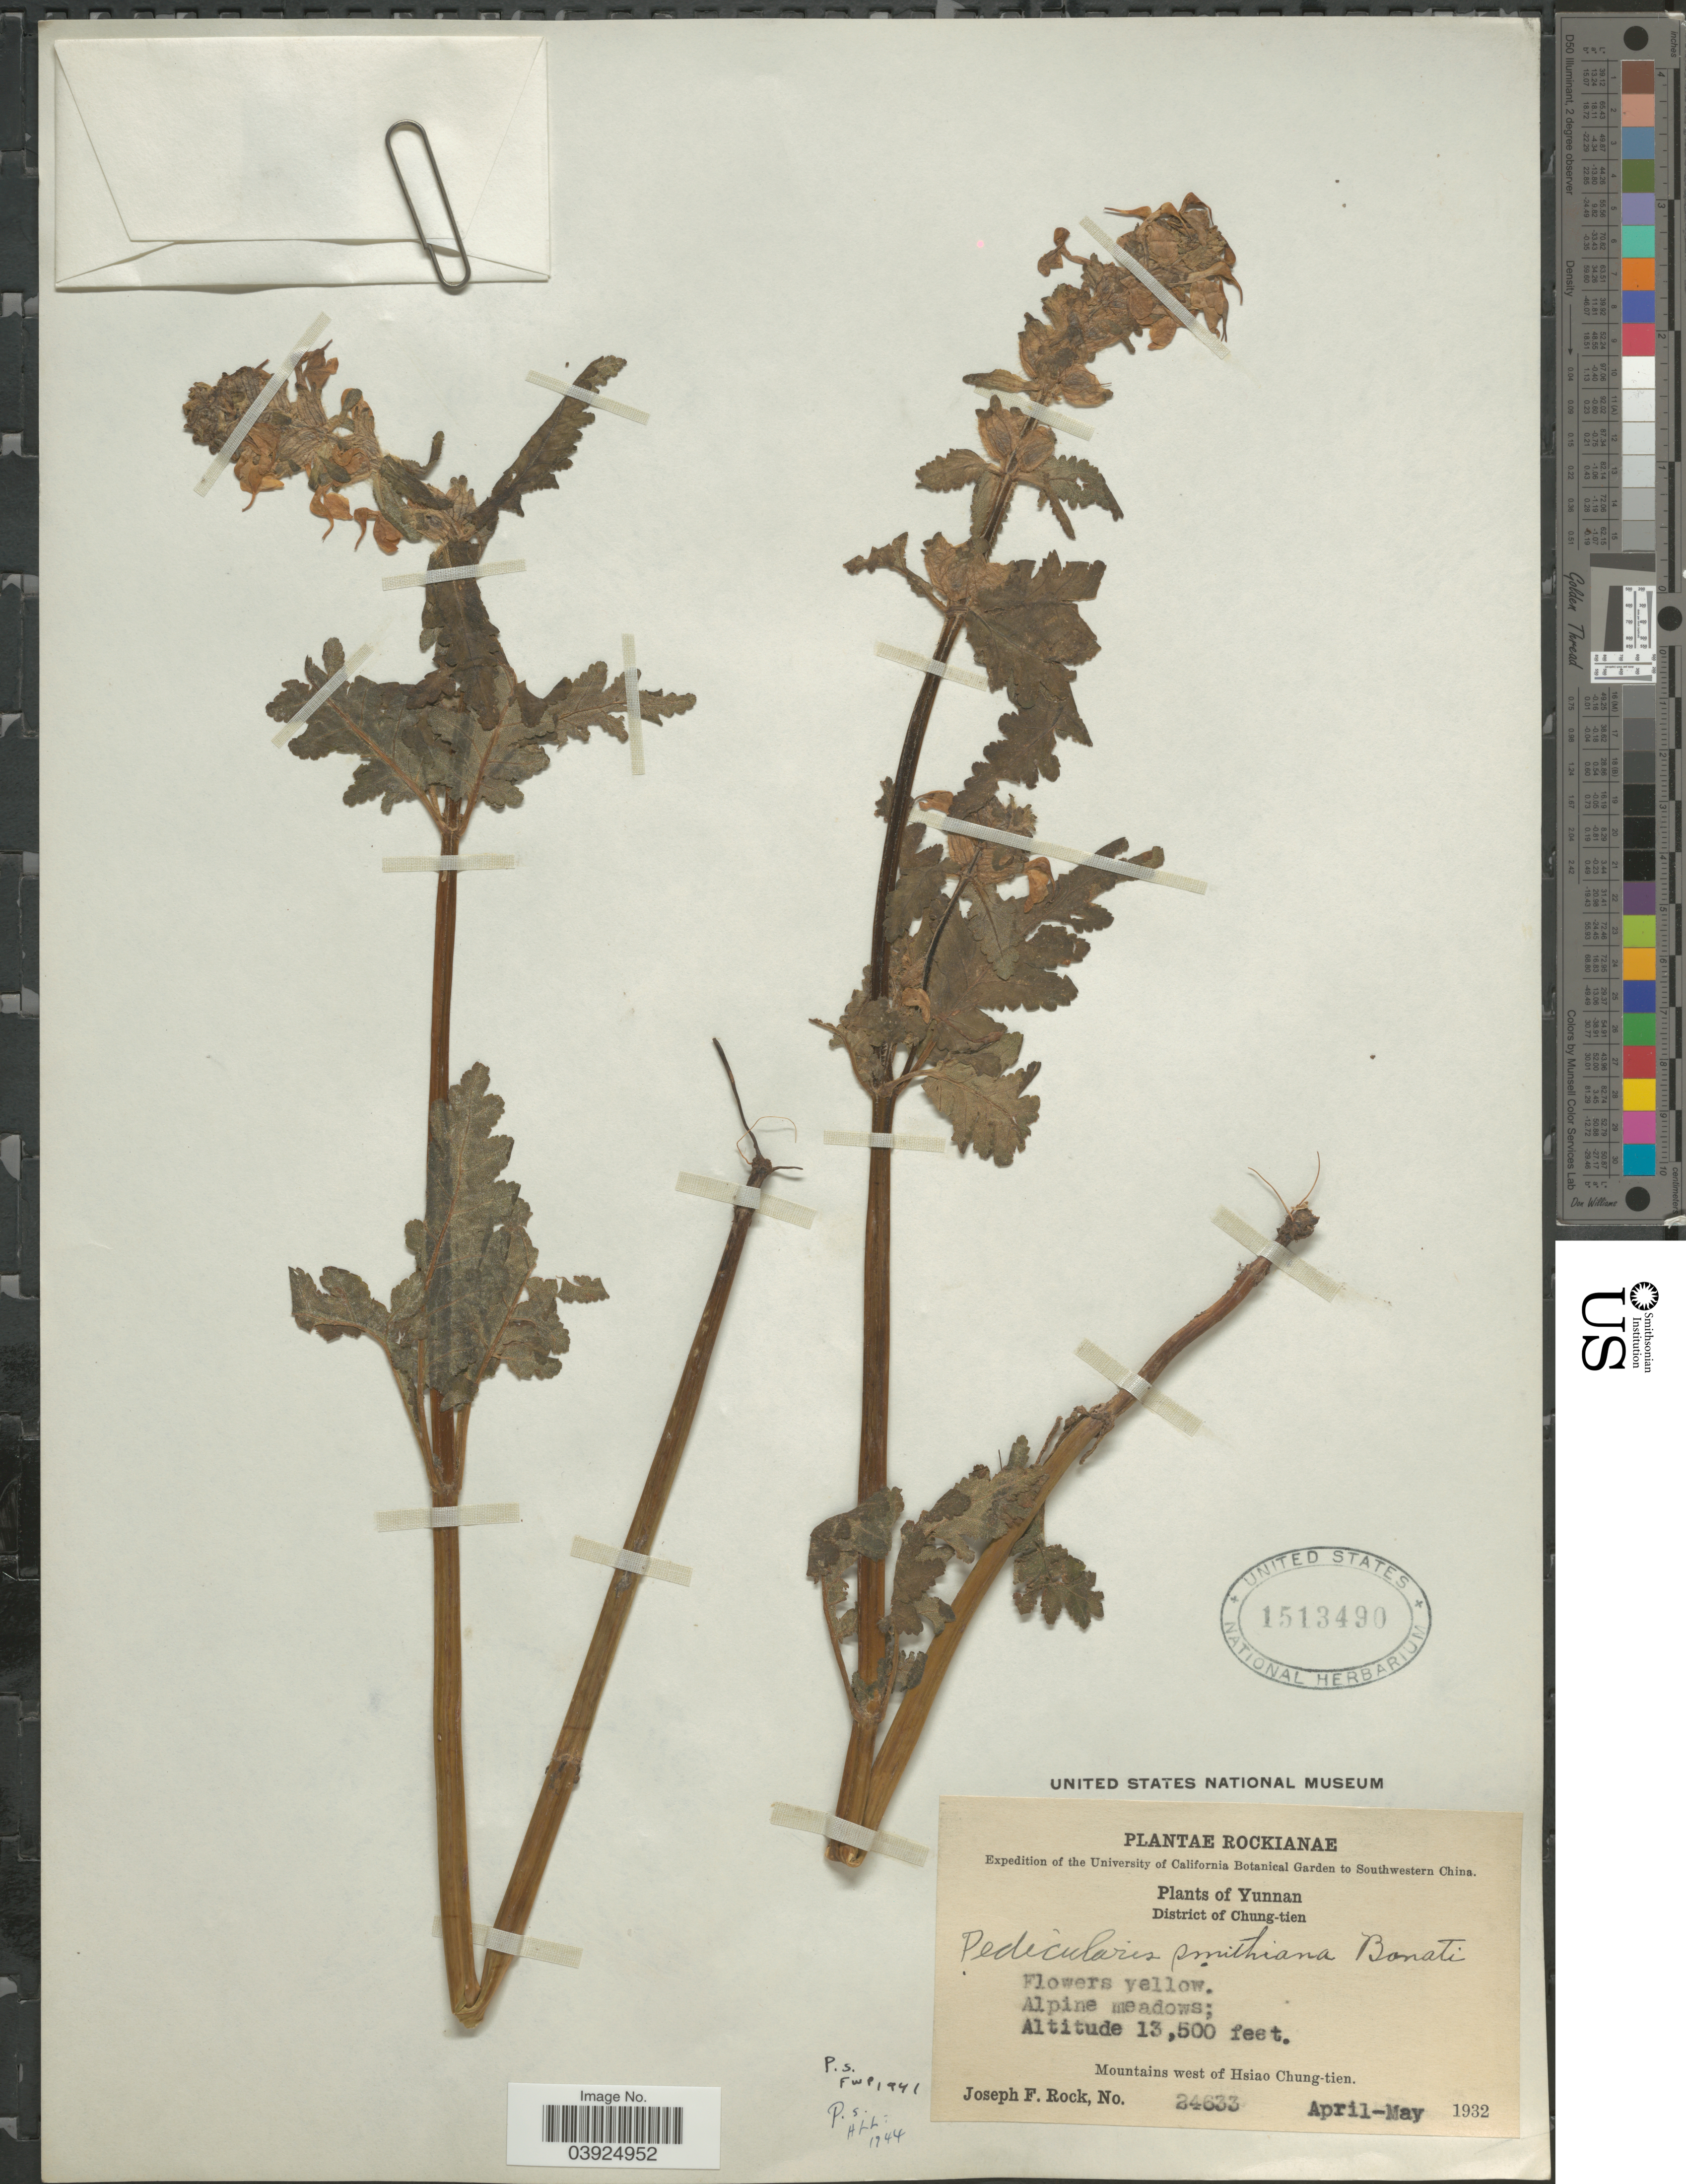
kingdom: Plantae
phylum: Tracheophyta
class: Magnoliopsida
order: Lamiales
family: Orobanchaceae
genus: Pedicularis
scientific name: Pedicularis smithiana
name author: Bonati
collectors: J. F. Rock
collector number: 24633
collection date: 1932-04/1932-05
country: China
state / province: Yunnan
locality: Southwestern China. District of Chung-tien. Mountains west of Hsiao Chung-tien.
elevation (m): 4115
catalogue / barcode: US 1513490